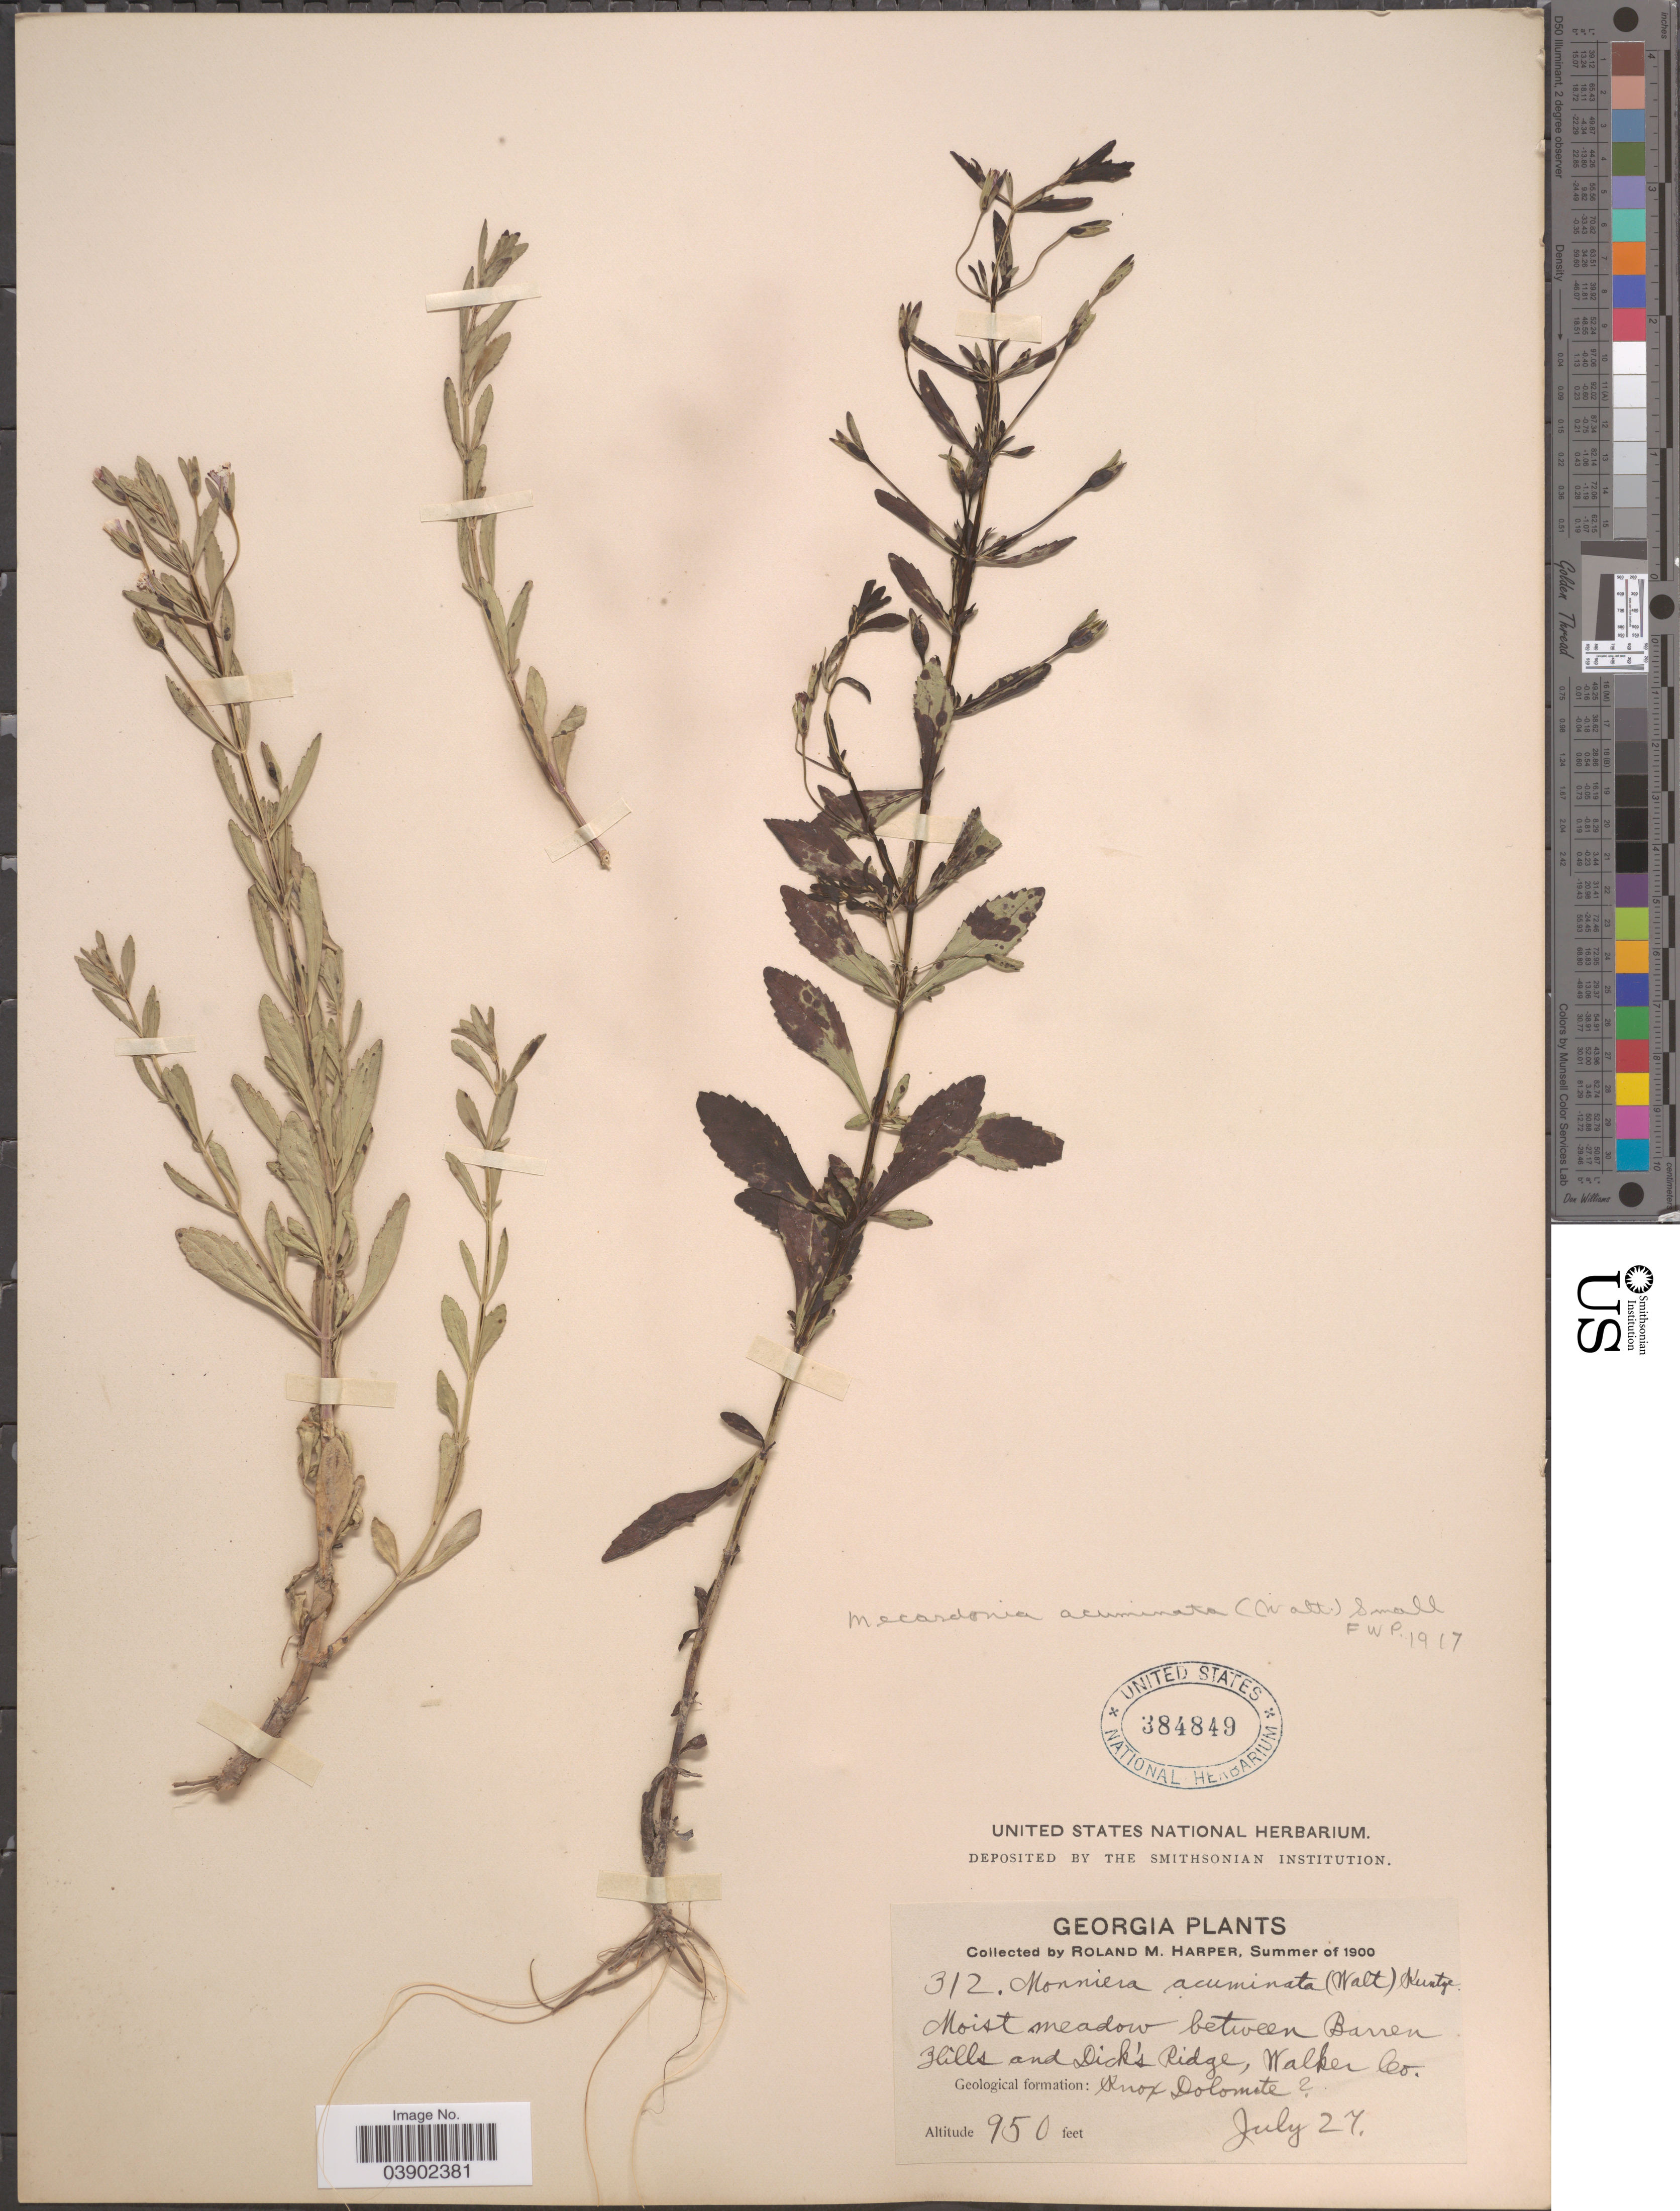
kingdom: Plantae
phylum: Tracheophyta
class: Magnoliopsida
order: Lamiales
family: Plantaginaceae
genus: Mecardonia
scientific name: Mecardonia vandellioides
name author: (Kunth) Pennell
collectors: R. M. Harper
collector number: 312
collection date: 1900-07-27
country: United States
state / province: Georgia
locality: Moist meadow between Barren Hills and Dick's Ridge, Walker Co. Geological formation: Knox Dolomite [unsure placement]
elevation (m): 290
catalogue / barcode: US 384849